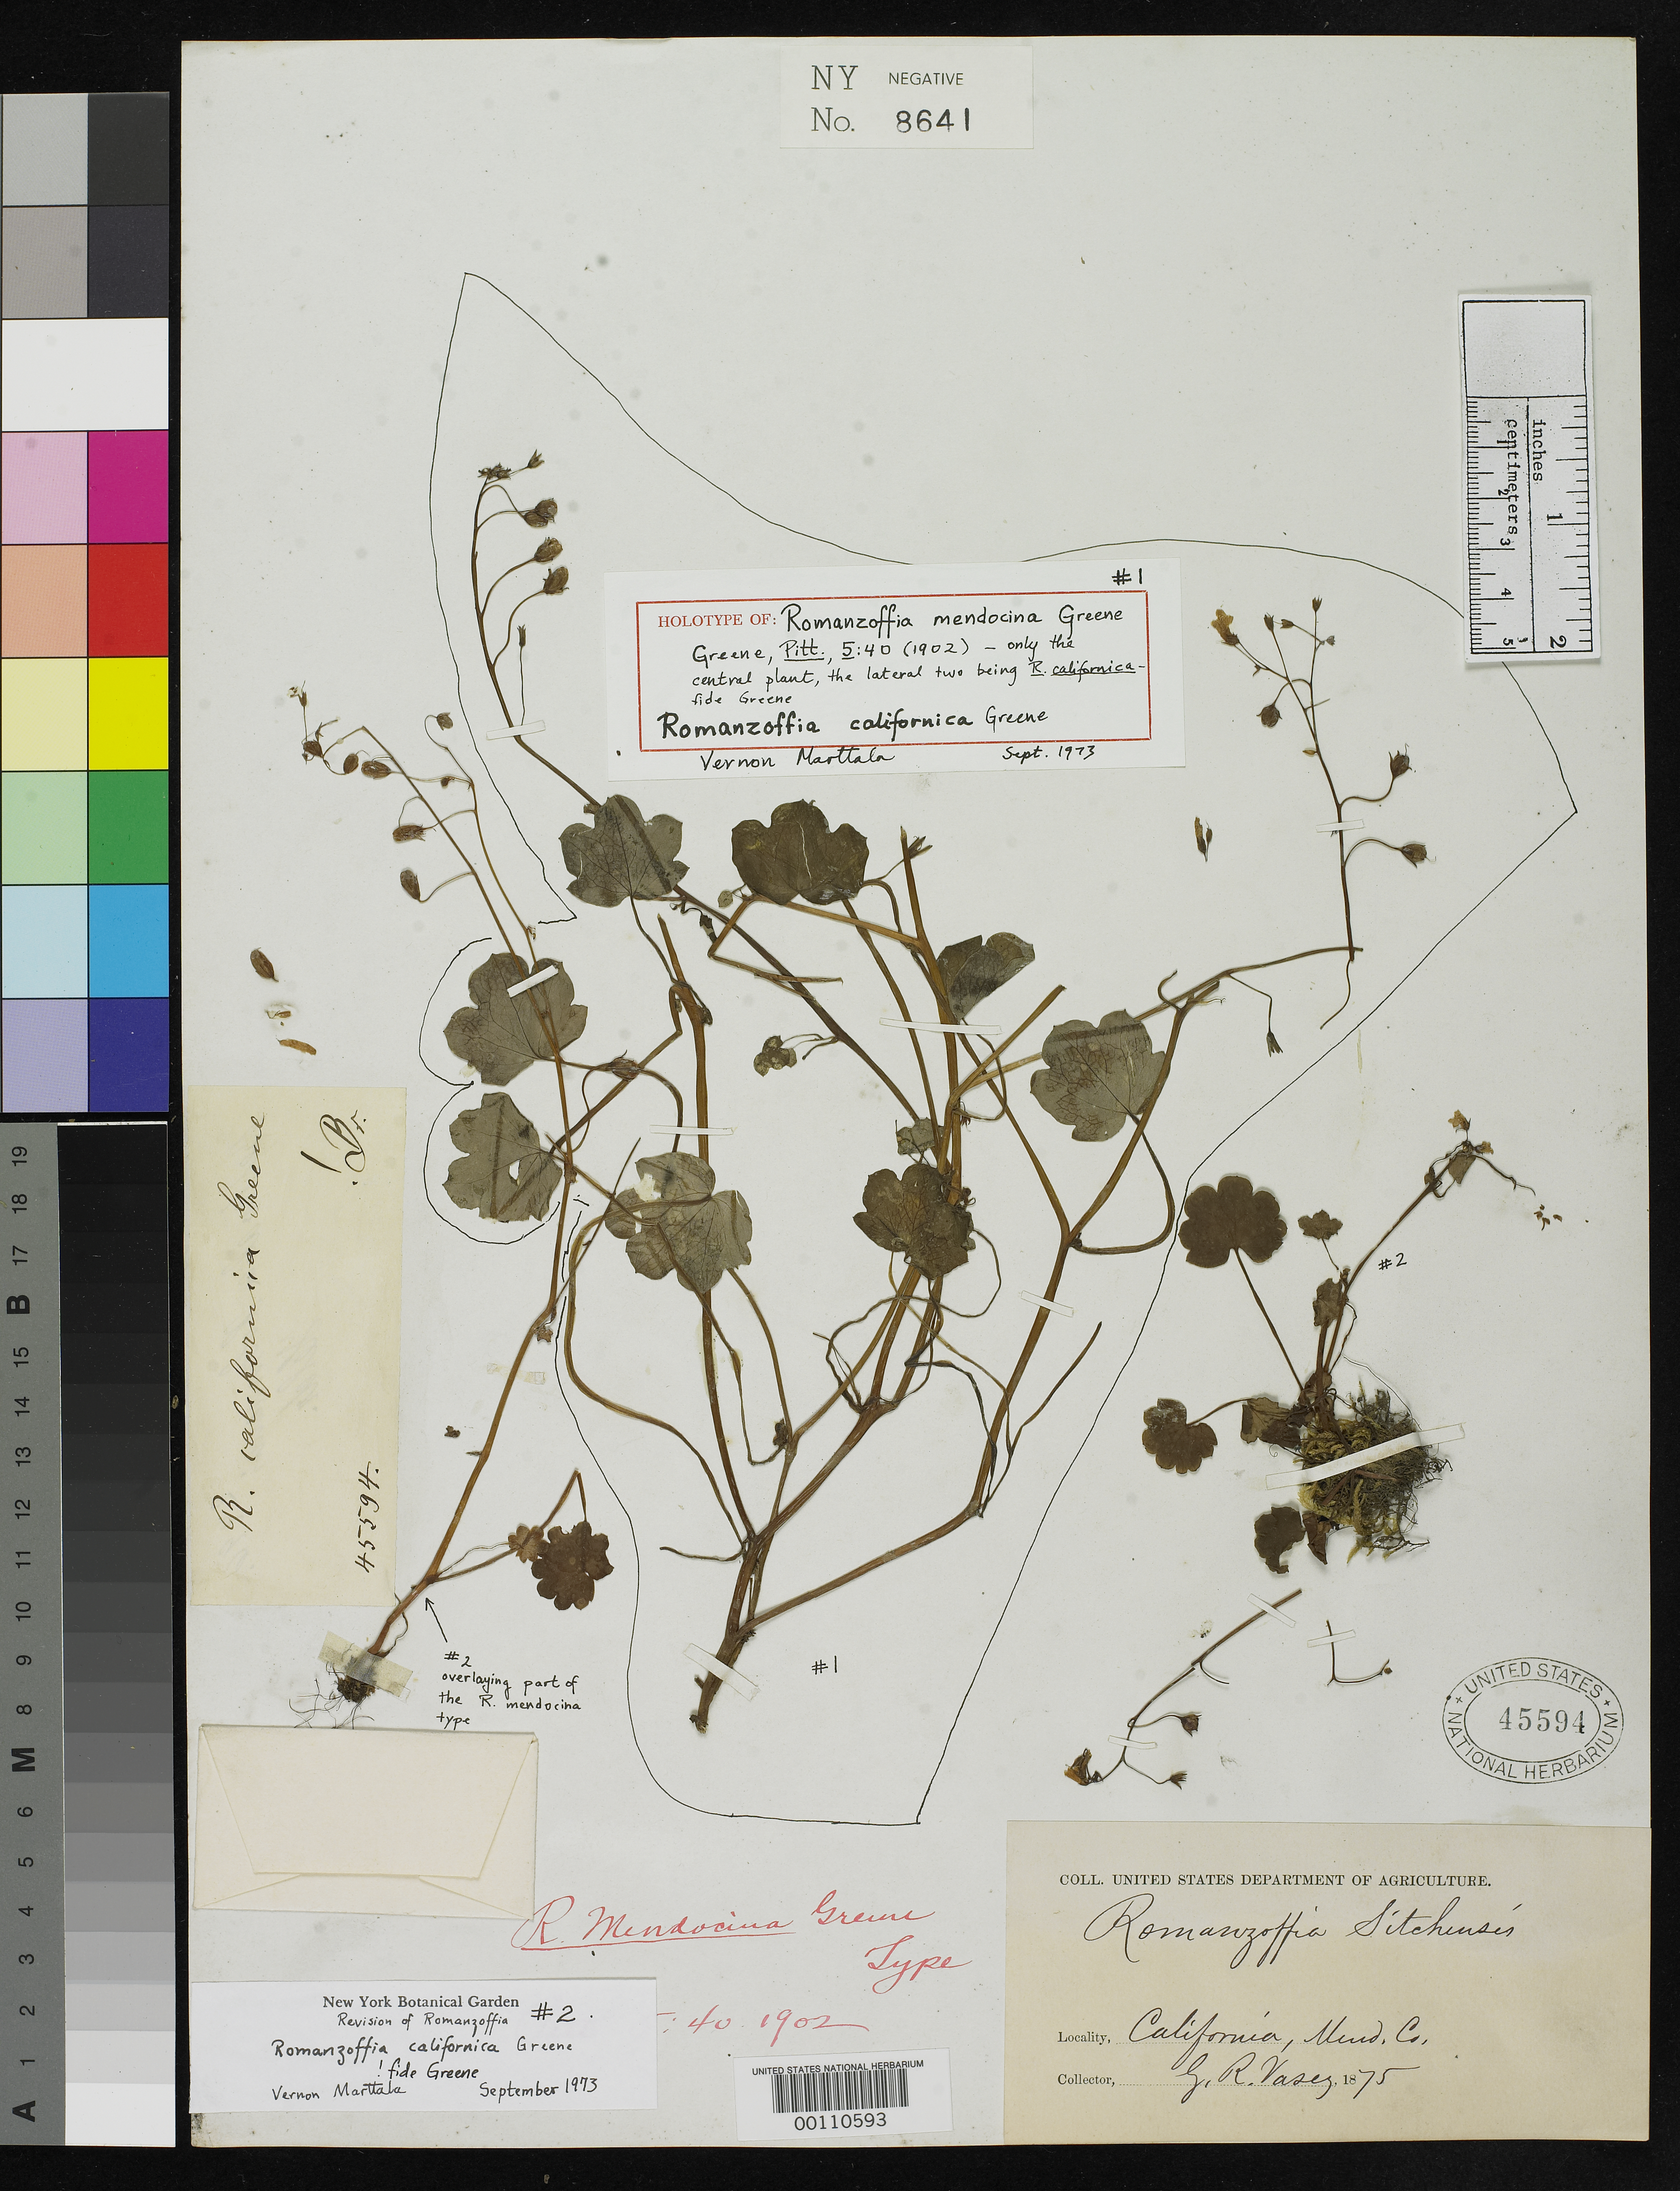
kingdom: Plantae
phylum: Tracheophyta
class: Magnoliopsida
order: Boraginales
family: Hydrophyllaceae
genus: Romanzoffia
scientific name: Romanzoffia mendocina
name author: Greene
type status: Holotype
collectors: G. R. Vasey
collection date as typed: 1875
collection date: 1875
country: United States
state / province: California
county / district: Mendocino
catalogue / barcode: US 45594